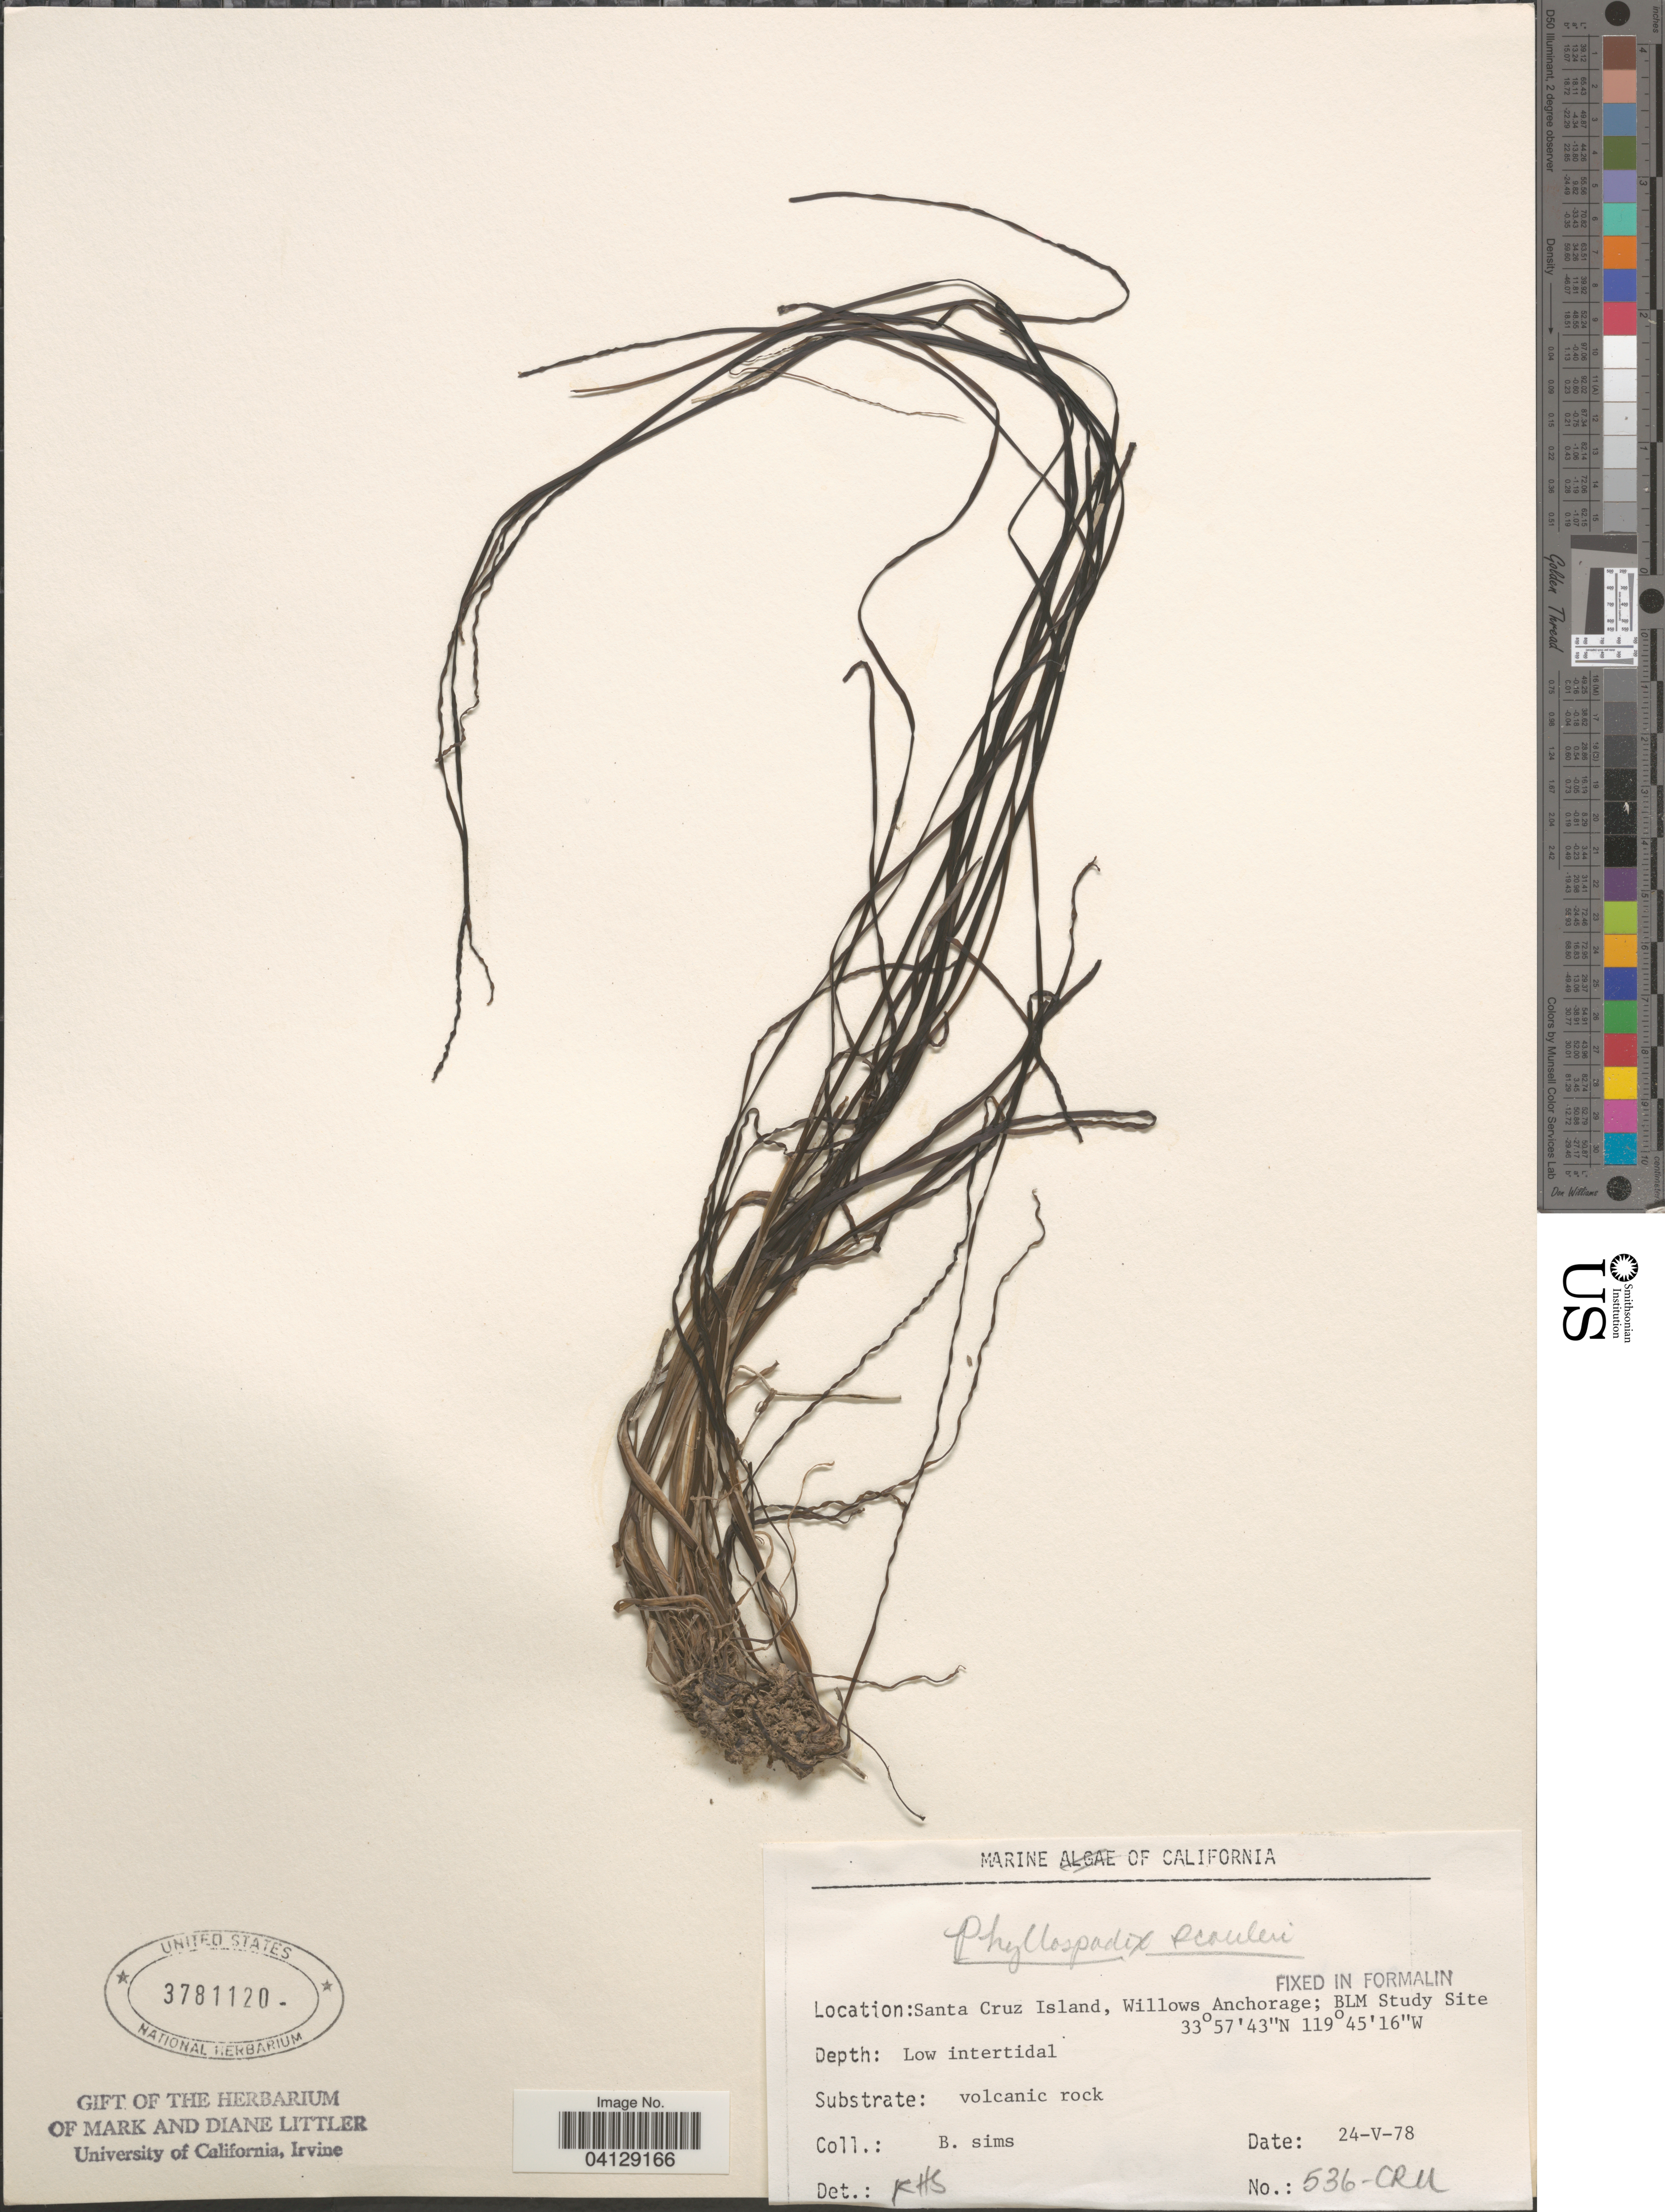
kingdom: Plantae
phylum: Tracheophyta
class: Liliopsida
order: Alismatales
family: Zosteraceae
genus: Phyllospadix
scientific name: Phyllospadix scouleri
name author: Hook.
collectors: B. Sims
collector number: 536-CRU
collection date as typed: Transcribed d/m/y: 24/5/78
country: United States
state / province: California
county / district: Santa Barbara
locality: Santa Cruz Island, Willows Anchorage; BLM Study Site.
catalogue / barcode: US 3781120